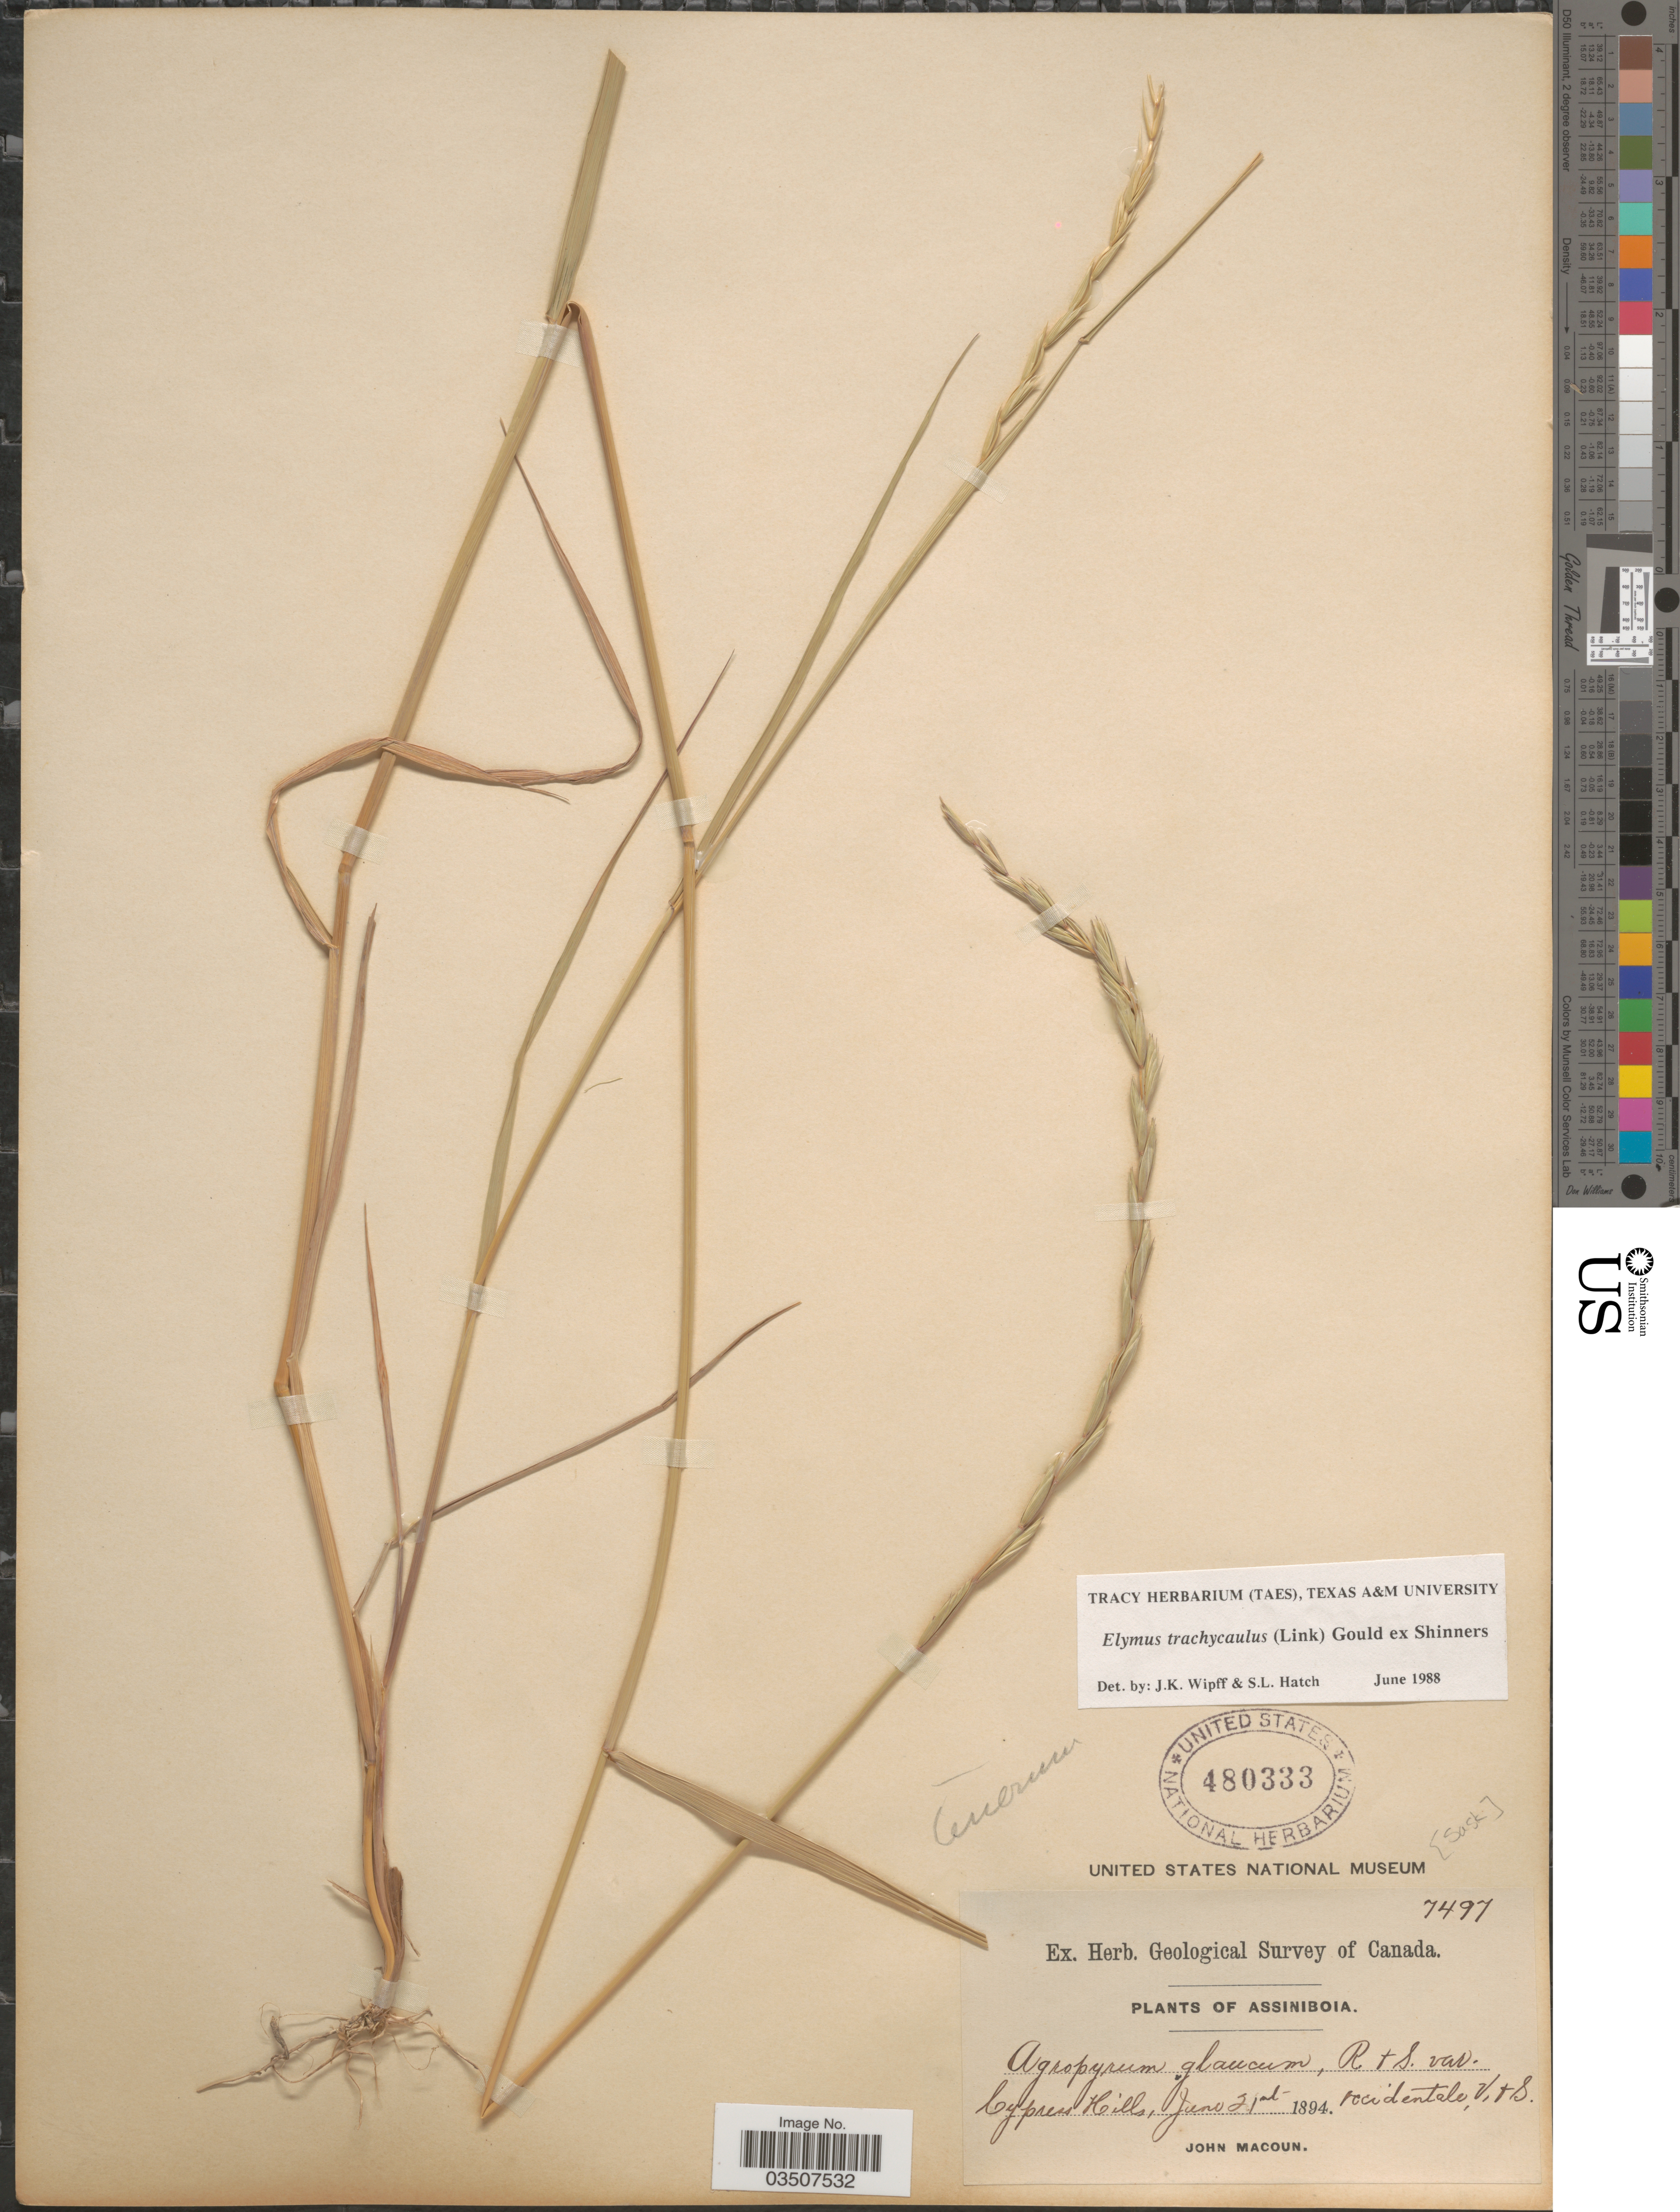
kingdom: Plantae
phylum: Tracheophyta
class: Liliopsida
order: Poales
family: Poaceae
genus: Elymus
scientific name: Elymus trachycaulus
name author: (Link) Gould ex Shinners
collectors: J. Macoun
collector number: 7497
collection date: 1894-06-21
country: Canada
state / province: Saskatchewan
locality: Geological Survey of Canada. Assiniboia. Cypress Hills.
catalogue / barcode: US 480333